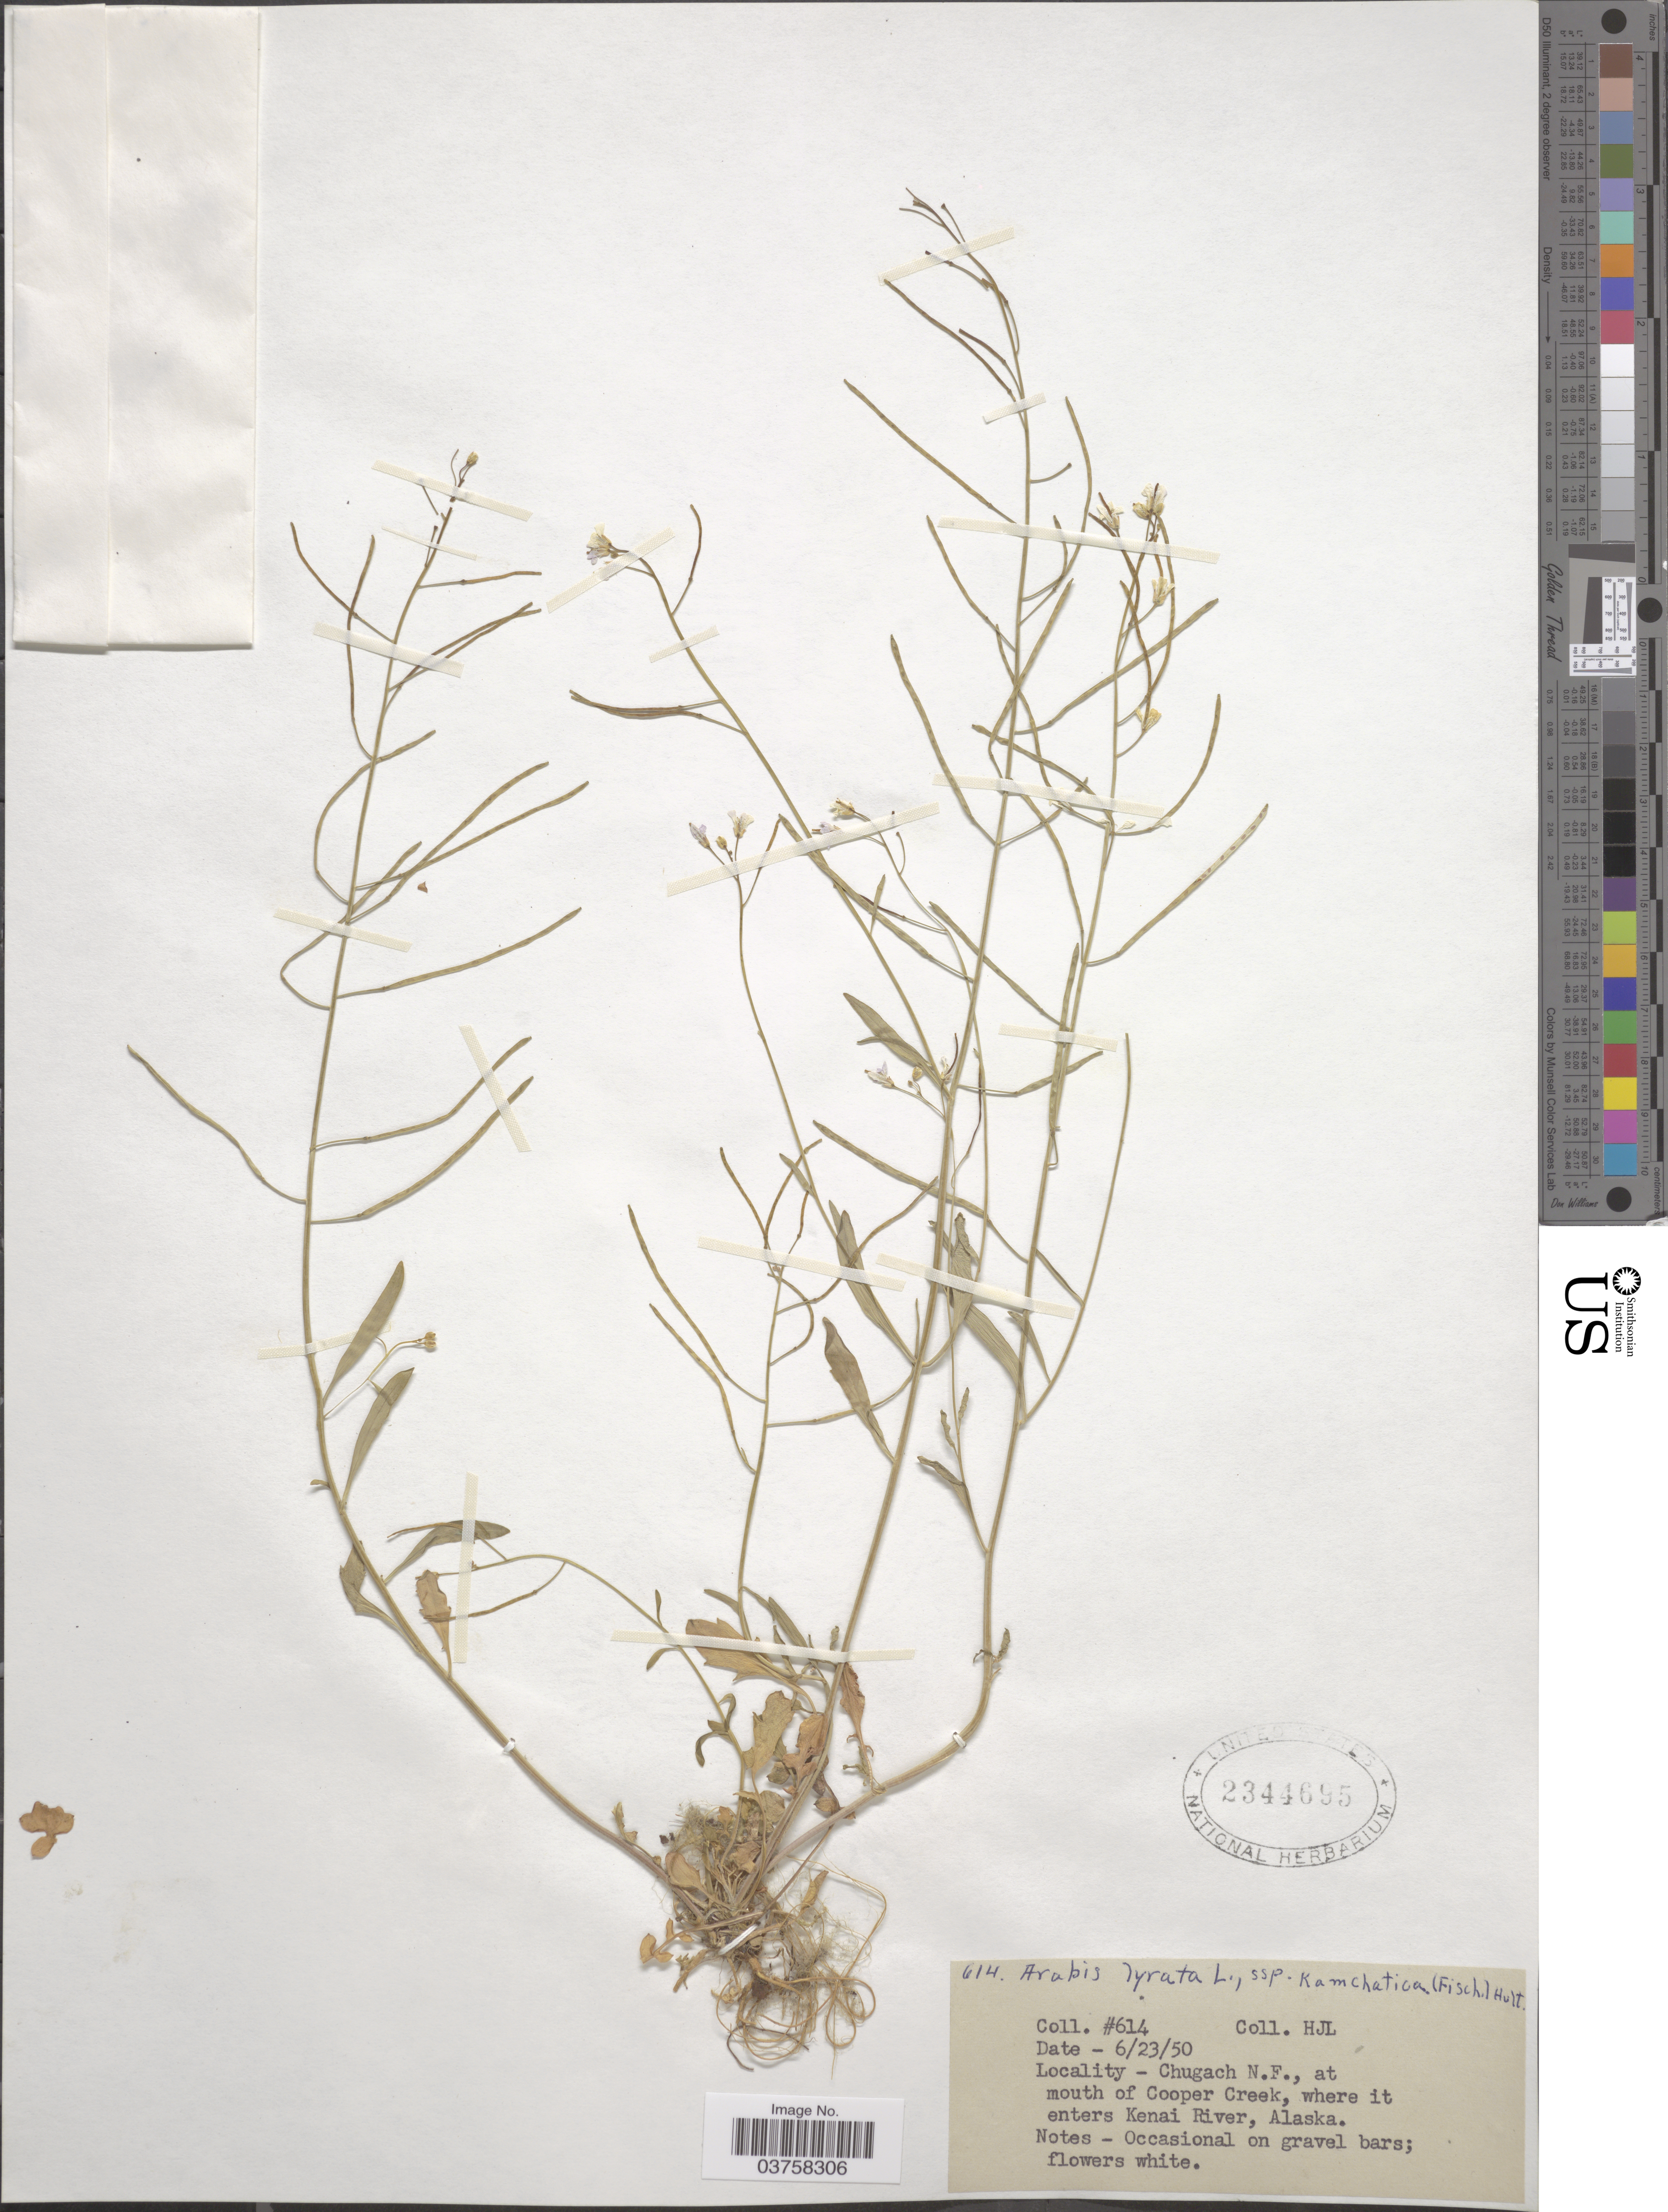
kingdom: Plantae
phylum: Tracheophyta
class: Magnoliopsida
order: Brassicales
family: Brassicaceae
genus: Arabidopsis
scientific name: Arabidopsis lyrata subsp. kamchatica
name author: (Fisch. ex DC.) O'Kane & Al-Shehbaz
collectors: H. J. L.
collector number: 614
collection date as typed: Transcribed d/m/y: 23/6/50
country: United States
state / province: Alaska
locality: Chugach N.F., at mouth of Cooper Creek, where it enters Kenai River.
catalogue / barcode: US 2344695